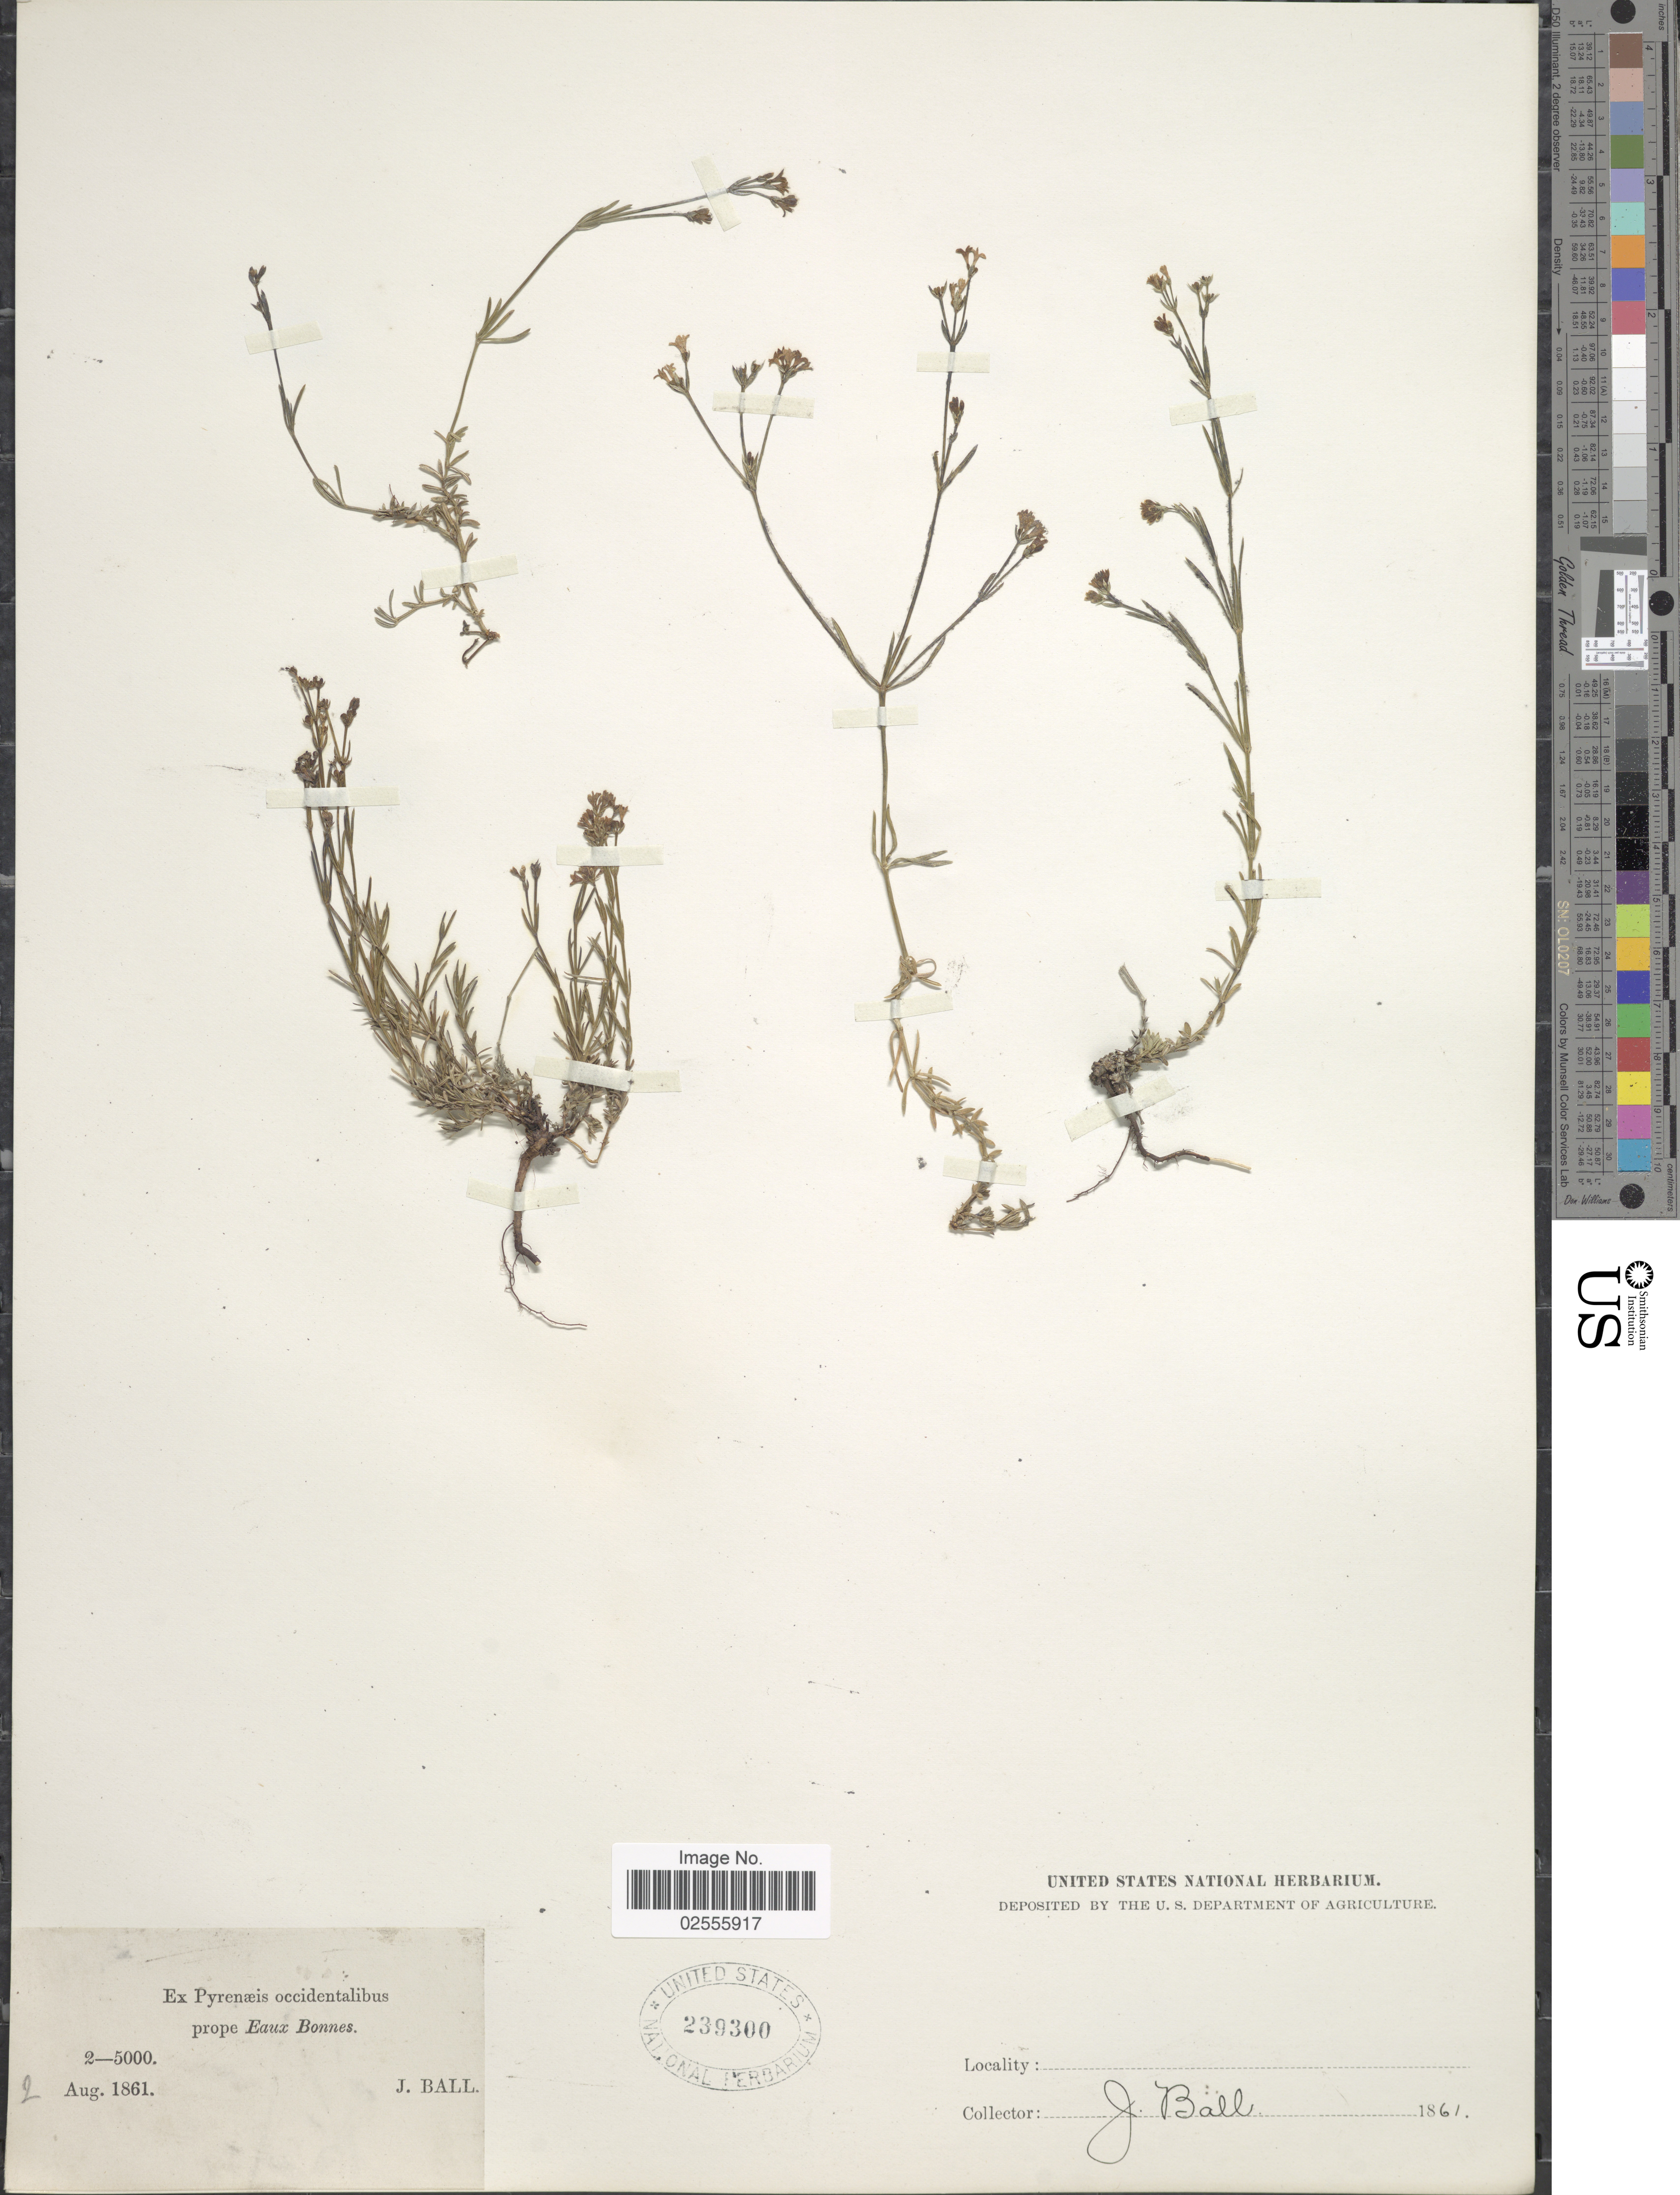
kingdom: Plantae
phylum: Tracheophyta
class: Magnoliopsida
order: Gentianales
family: Rubiaceae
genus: Asperula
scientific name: Asperula sp.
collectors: J. Ball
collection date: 1861-08-02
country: France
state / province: Nouvelle-Aquitaine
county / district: Pyrénées-Atlantiques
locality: Ex Pyrenaeis occidentalibus prope Eaux Bonnes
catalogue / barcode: US 239300